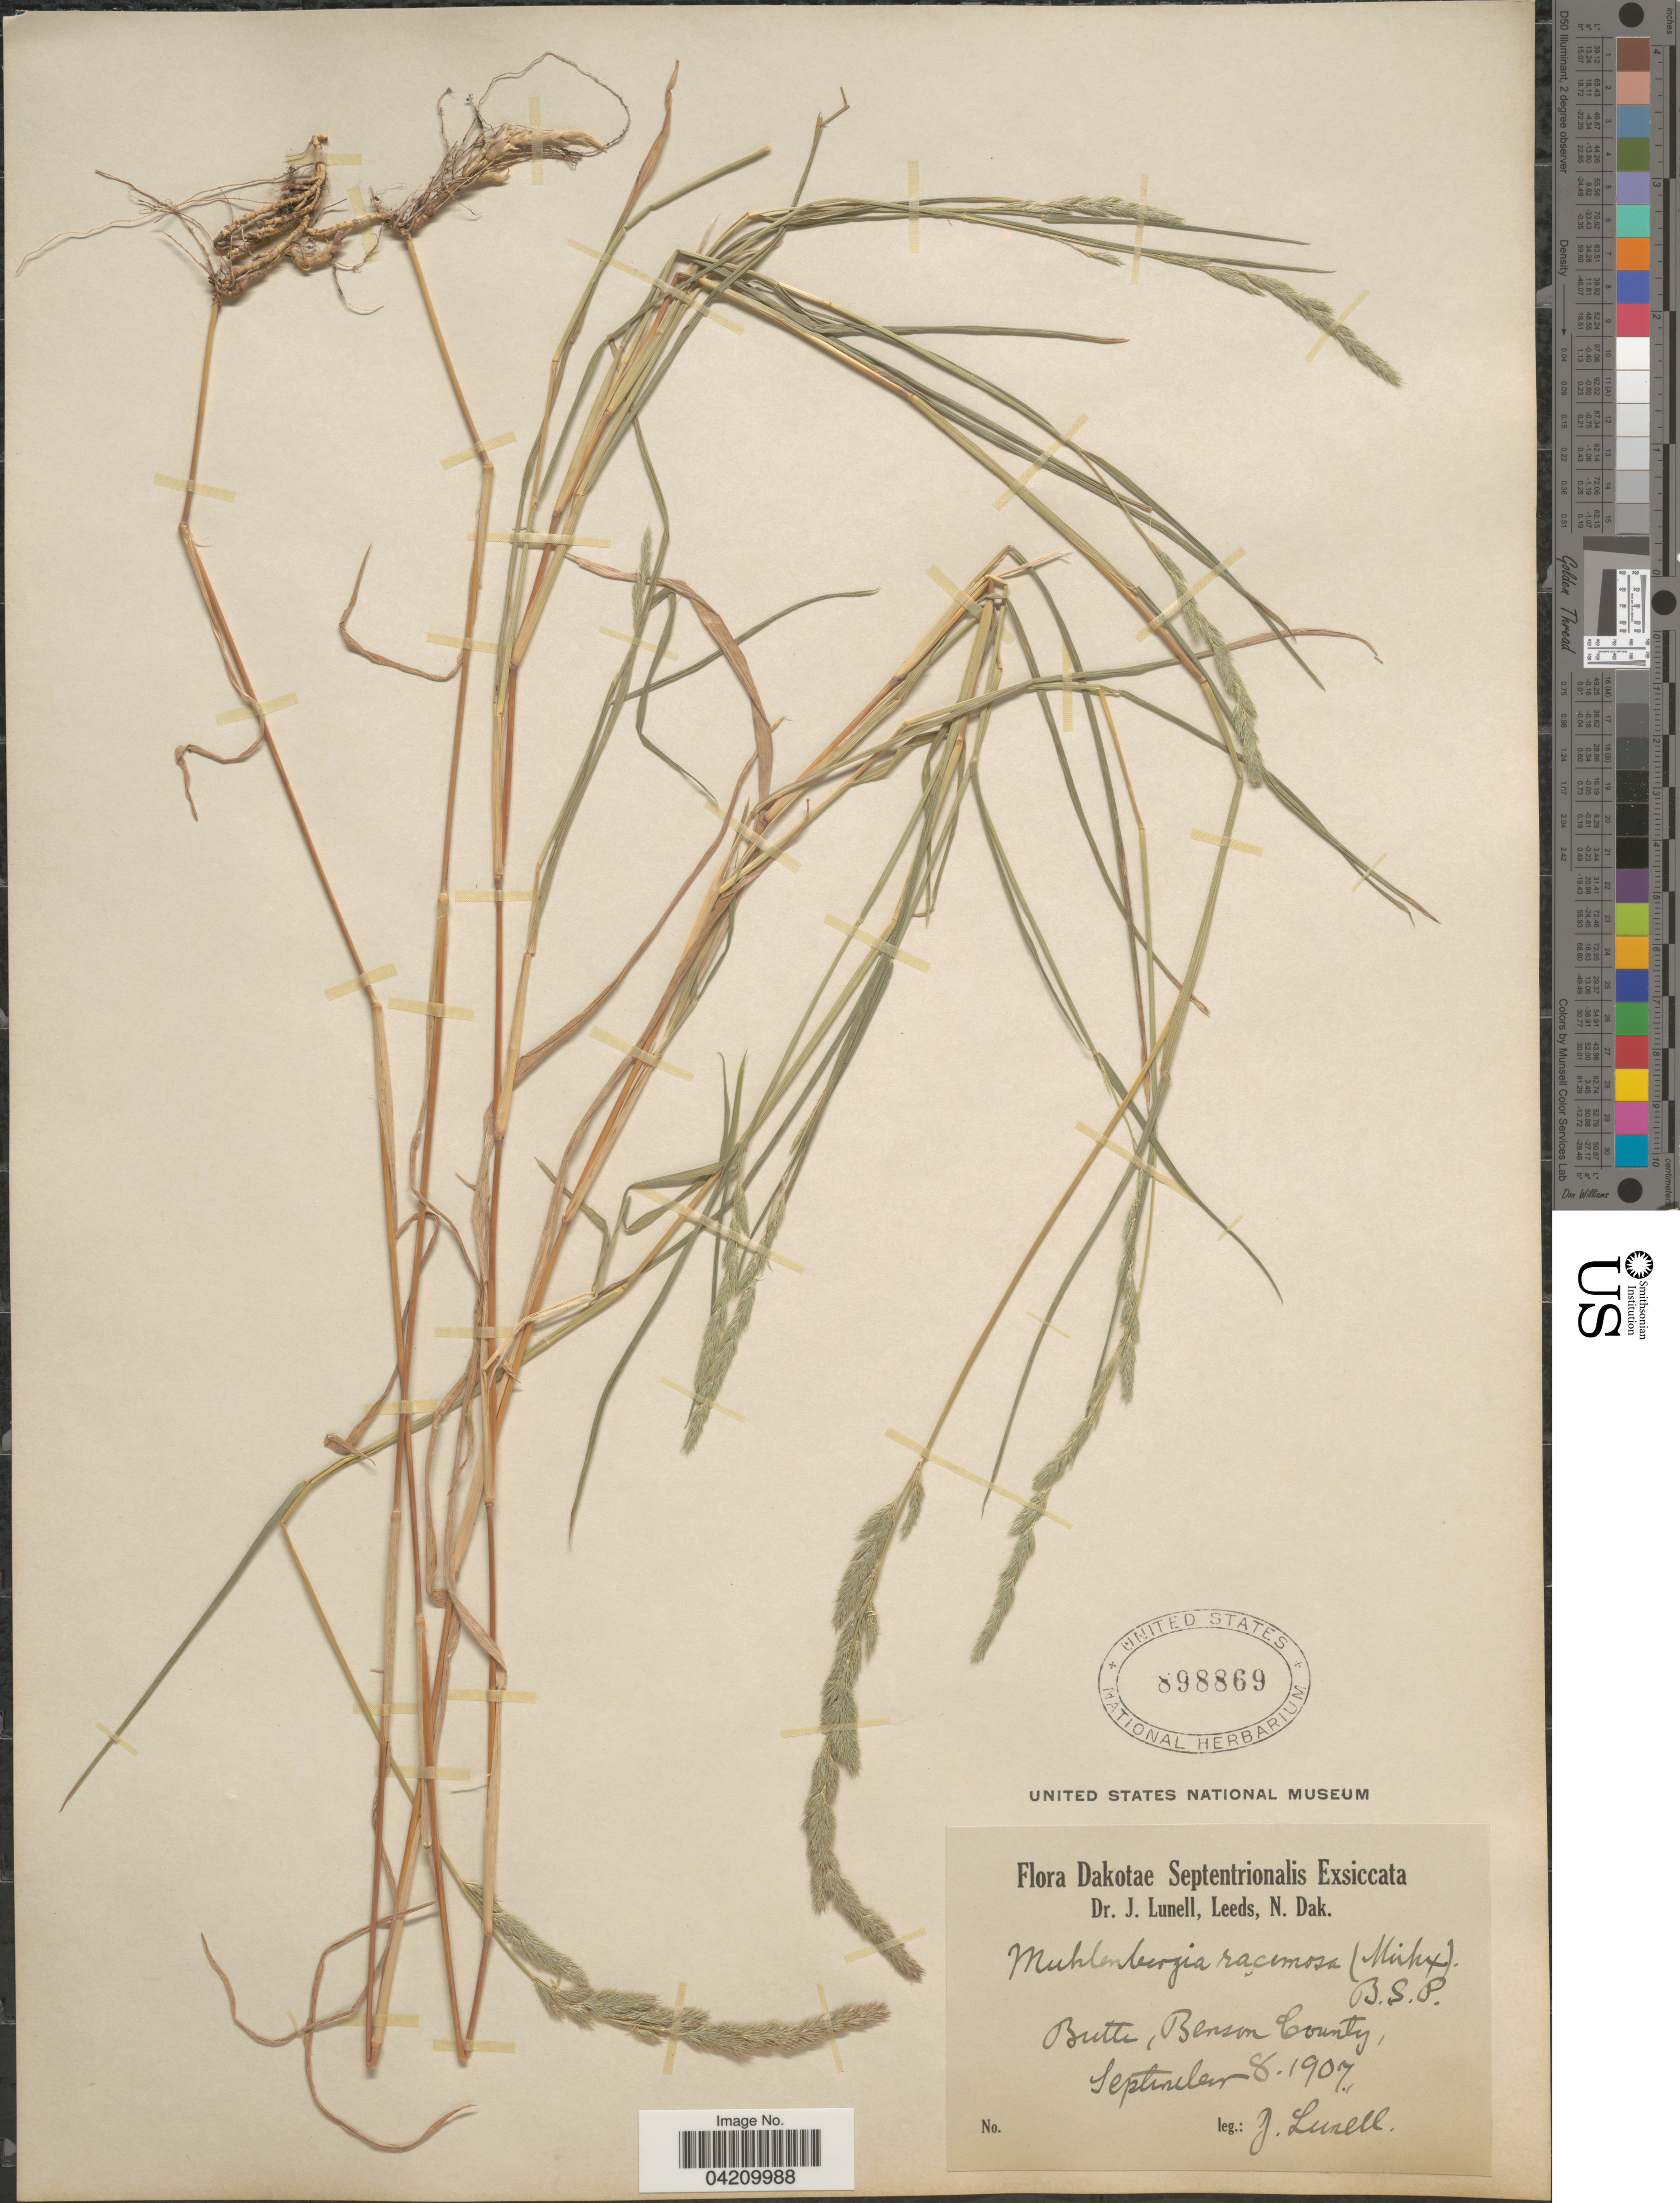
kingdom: Plantae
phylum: Tracheophyta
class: Liliopsida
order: Poales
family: Poaceae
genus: Muhlenbergia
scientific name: Muhlenbergia mexicana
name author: (L.) Trin.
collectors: J. Lunell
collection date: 1907-09-08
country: United States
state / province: North Dakota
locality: Butte, Benson County.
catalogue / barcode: US 898869